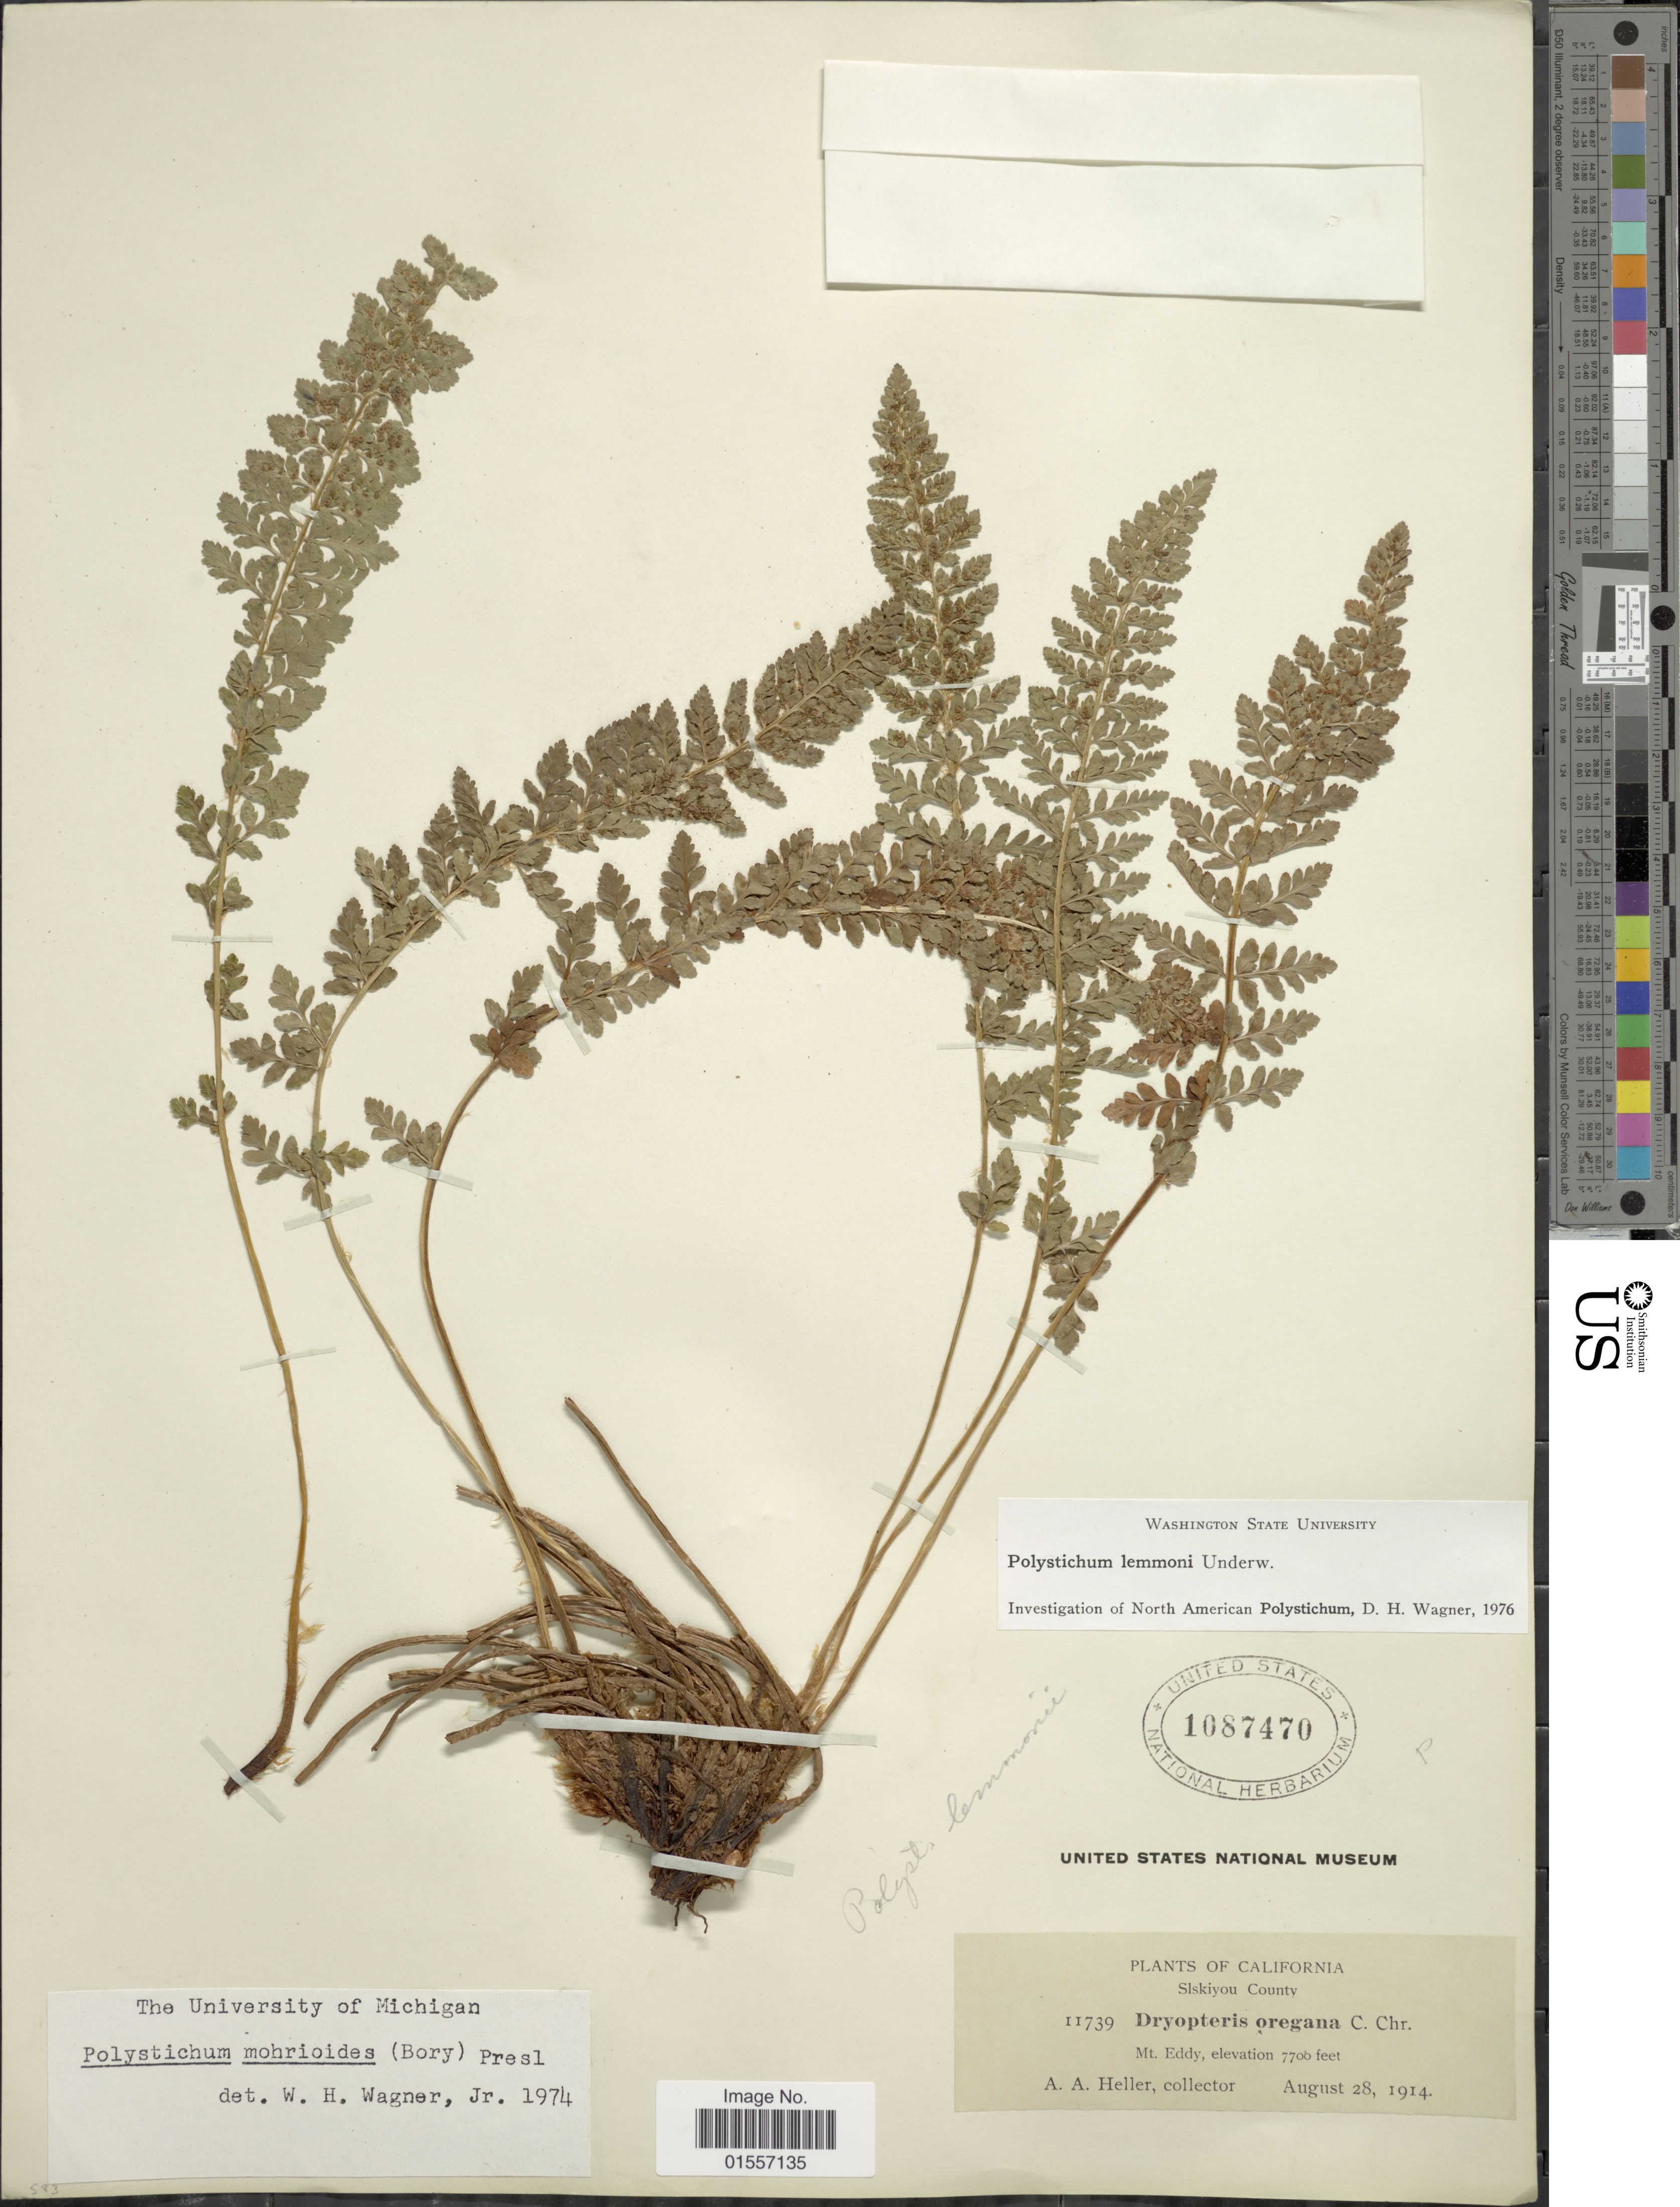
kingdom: Plantae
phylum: Tracheophyta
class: Polypodiopsida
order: Polypodiales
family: Dryopteridaceae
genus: Polystichum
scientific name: Polystichum lemmonii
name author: Underw.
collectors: A. A. Heller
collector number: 11739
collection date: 1914-08-28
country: United States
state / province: California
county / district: Siskiyou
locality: Siskiyou County, Mt Eddy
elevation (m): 2347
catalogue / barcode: US 1087470